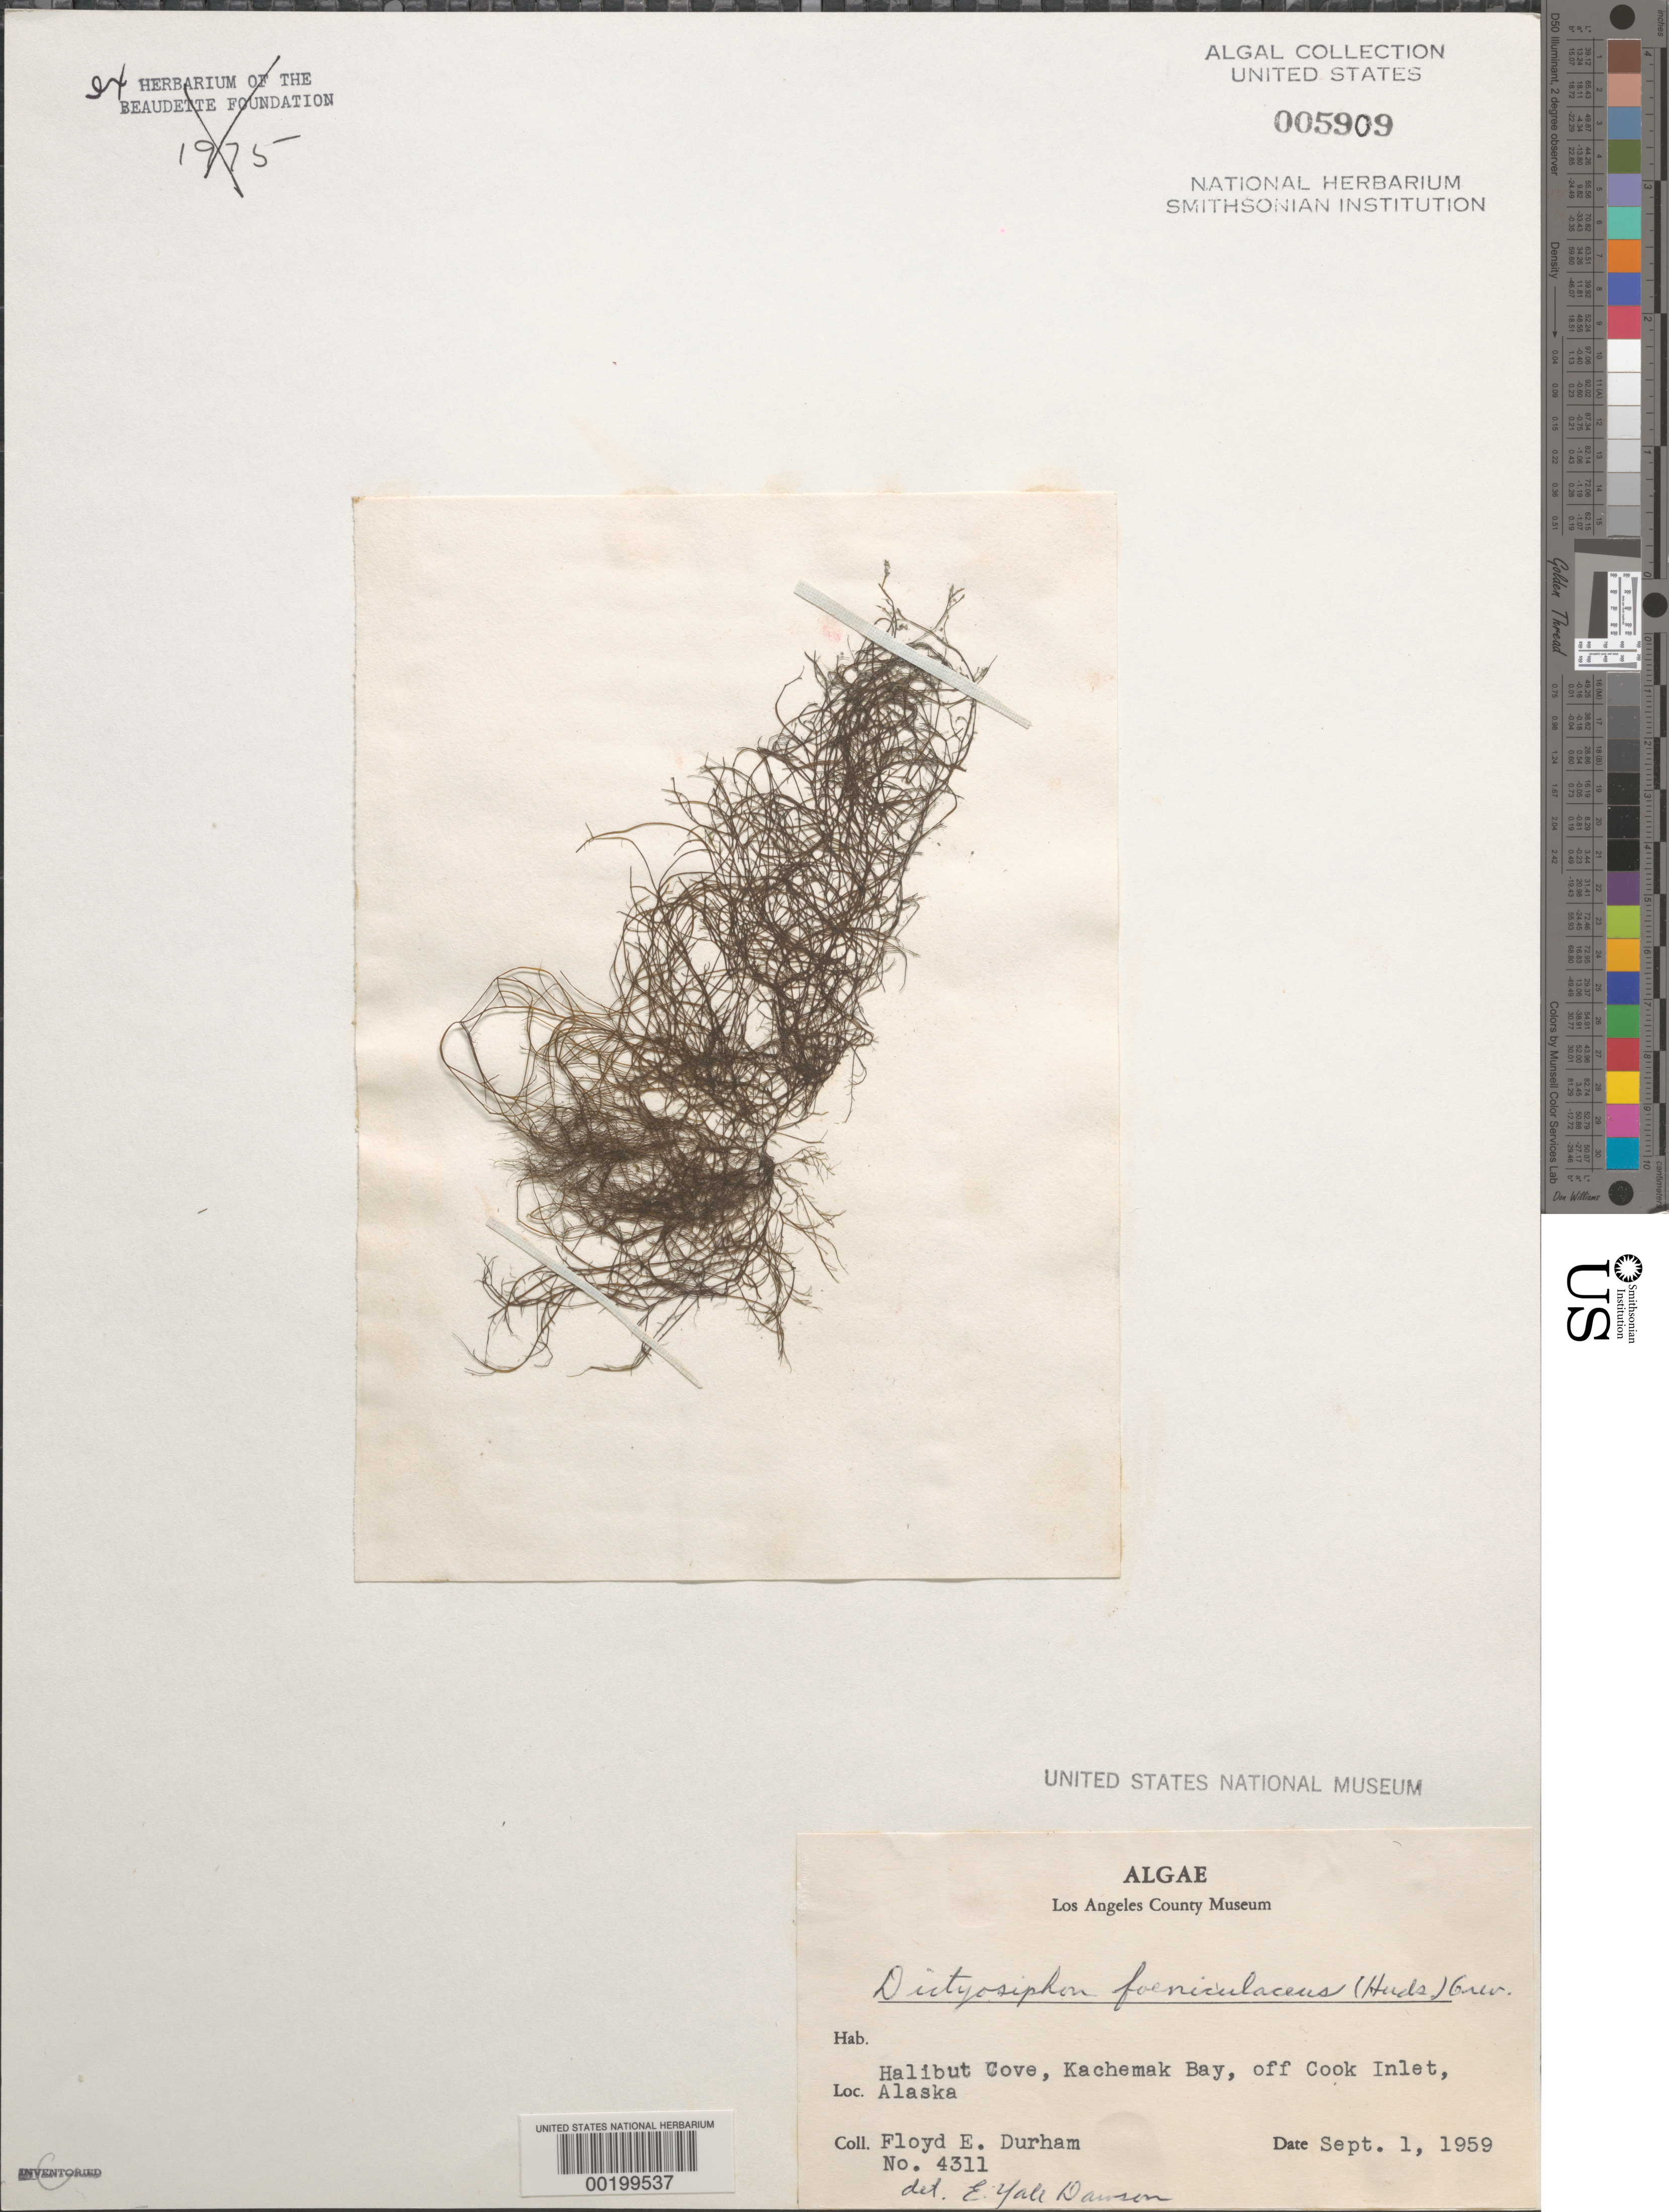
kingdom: Chromista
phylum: Ochrophyta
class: Phaeophyceae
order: Dictyosiphonales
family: Dictyosiphonaceae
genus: Dictyosiphon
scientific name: Dictyosiphon foeniculaceus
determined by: Dawson, E. Y.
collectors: F. Durham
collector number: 4311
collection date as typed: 01 Sep 1959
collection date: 1959-09-01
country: United States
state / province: Alaska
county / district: Kenai Peninsula Division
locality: Halibut Cove, Kachemak Bay, off Cook Inlet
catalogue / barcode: US 5909